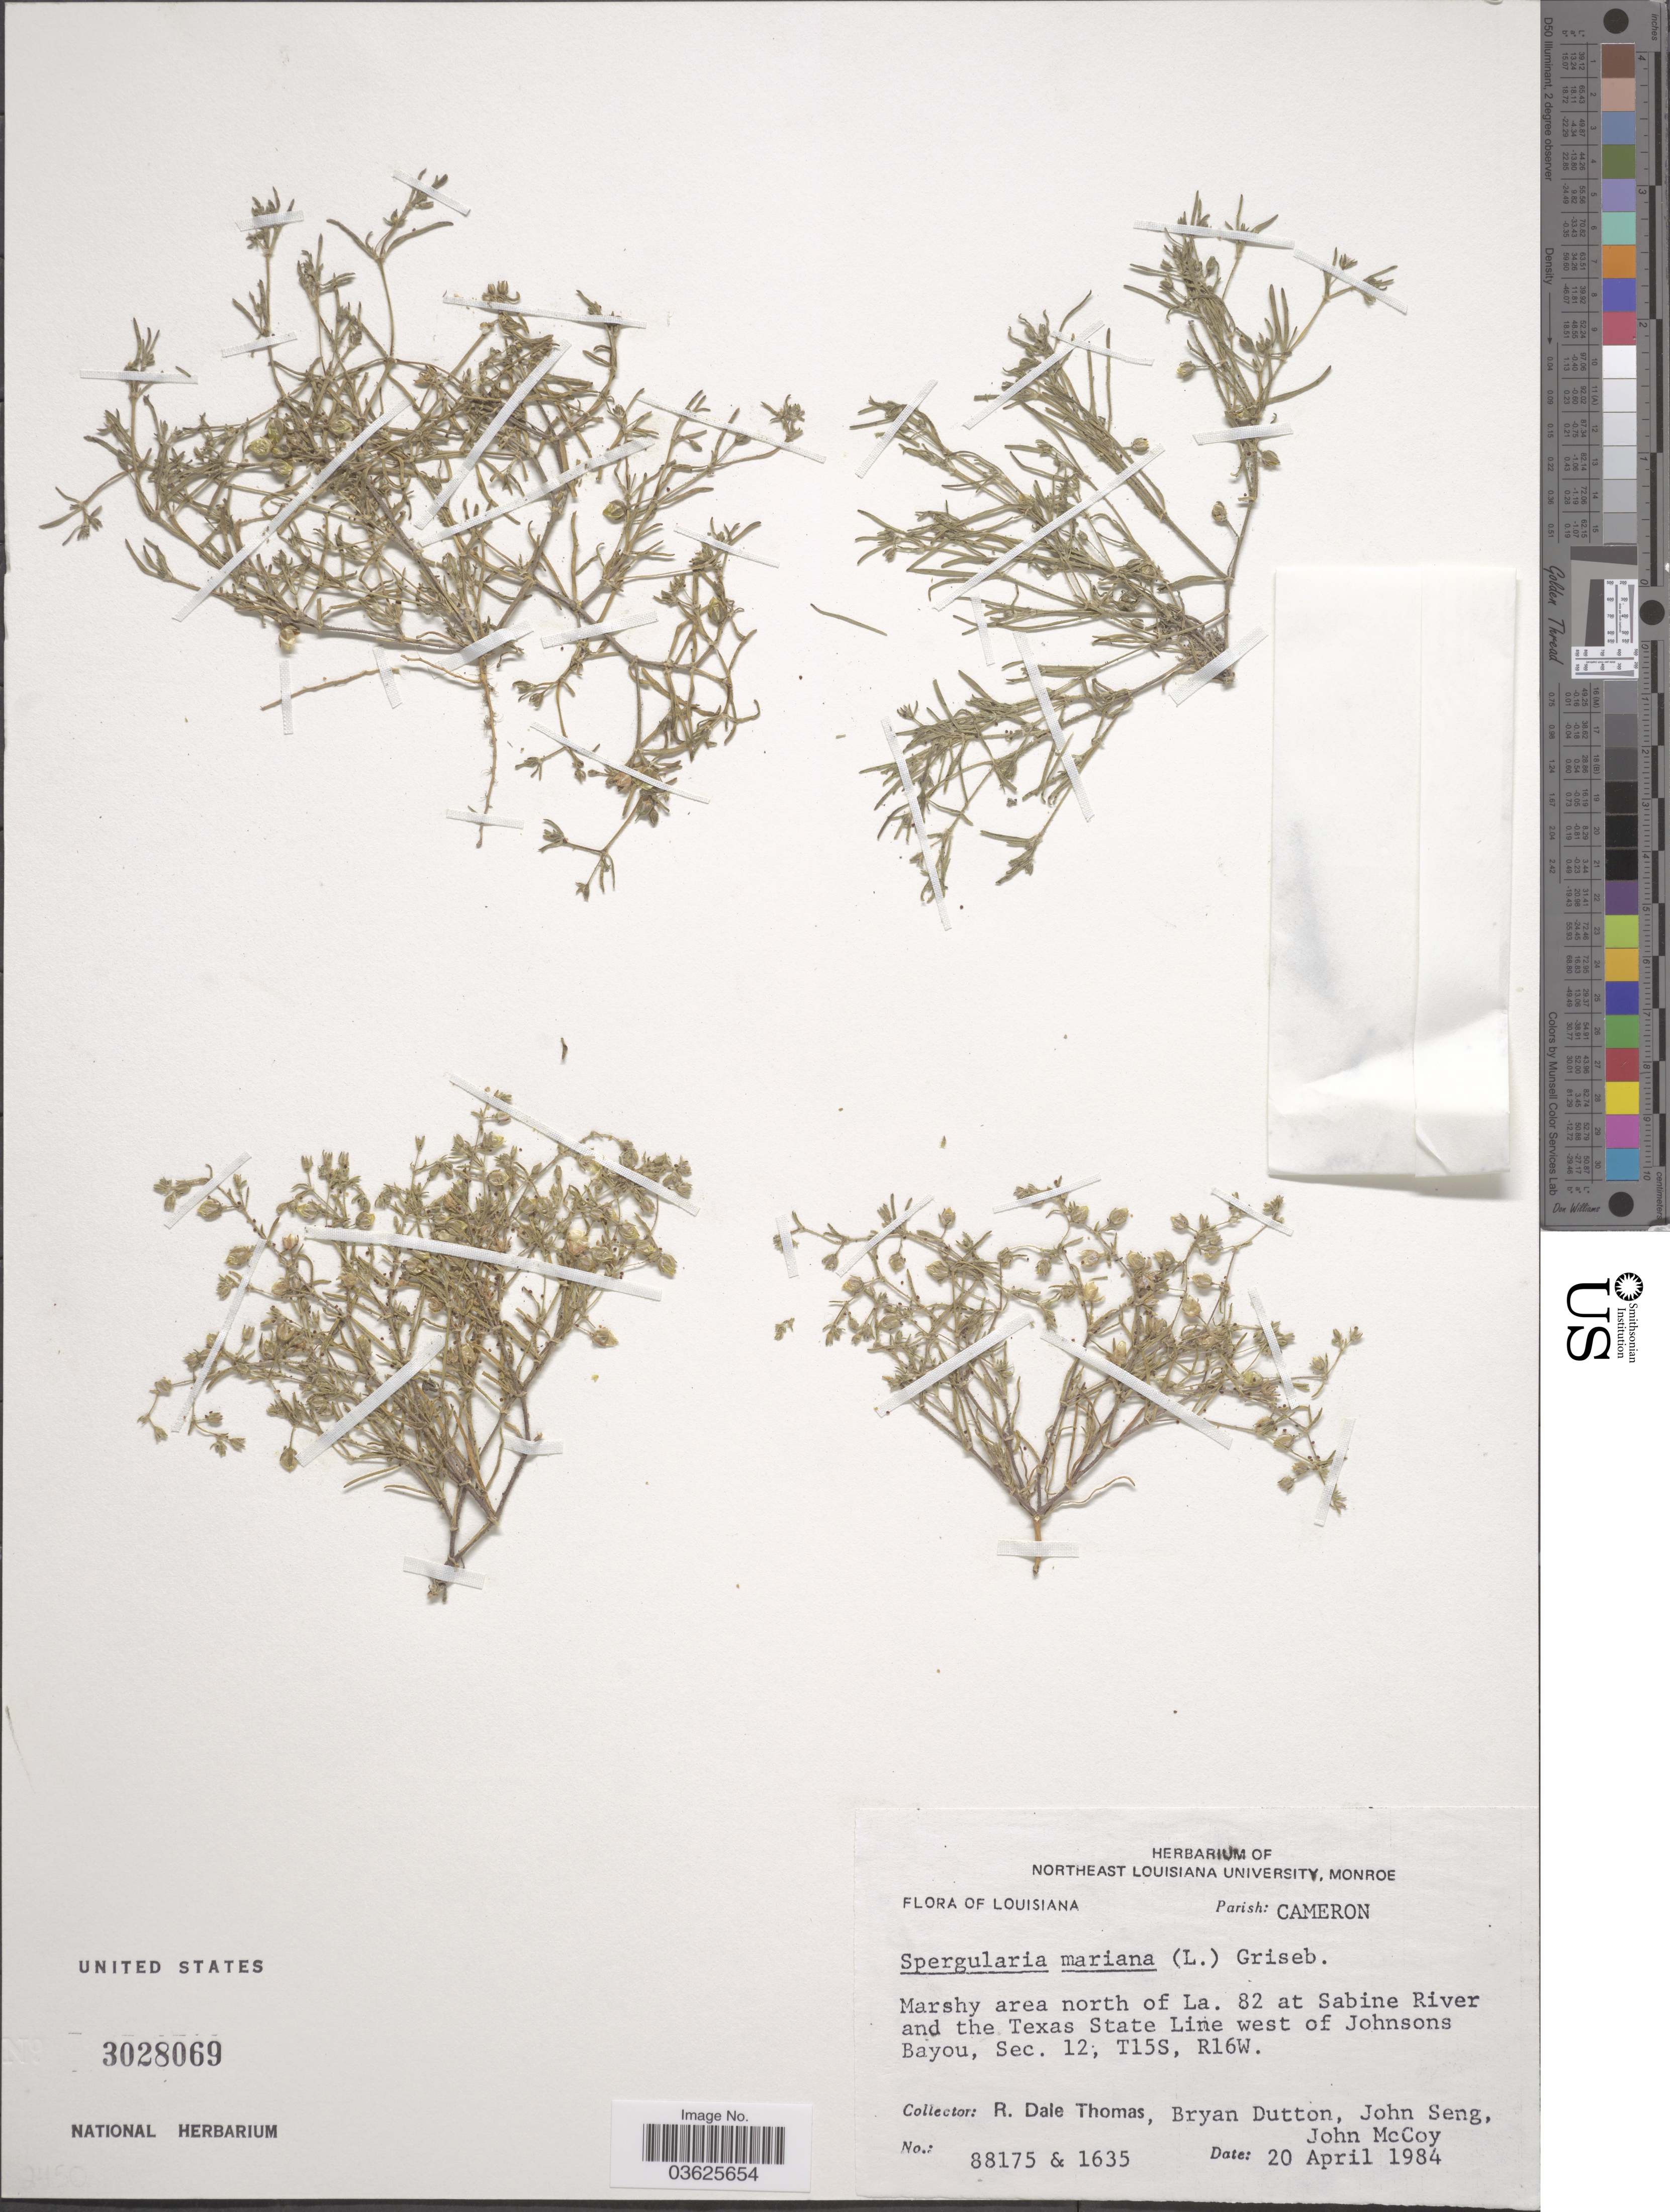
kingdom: Plantae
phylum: Tracheophyta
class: Magnoliopsida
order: Caryophyllales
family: Caryophyllaceae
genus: Spergularia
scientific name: Spergularia marina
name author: (L.) Griseb.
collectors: R. Thomas, B. Dutton & J. Seng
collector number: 88175/1635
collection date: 1984-04-20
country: United States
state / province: Louisiana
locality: Parish: Cameron. Marshy area north of La. 82 at Sabine River and the Texas State Line west of Johnsons Bayou, Sec. 12, T15S, R16W.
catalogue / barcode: US 3028069